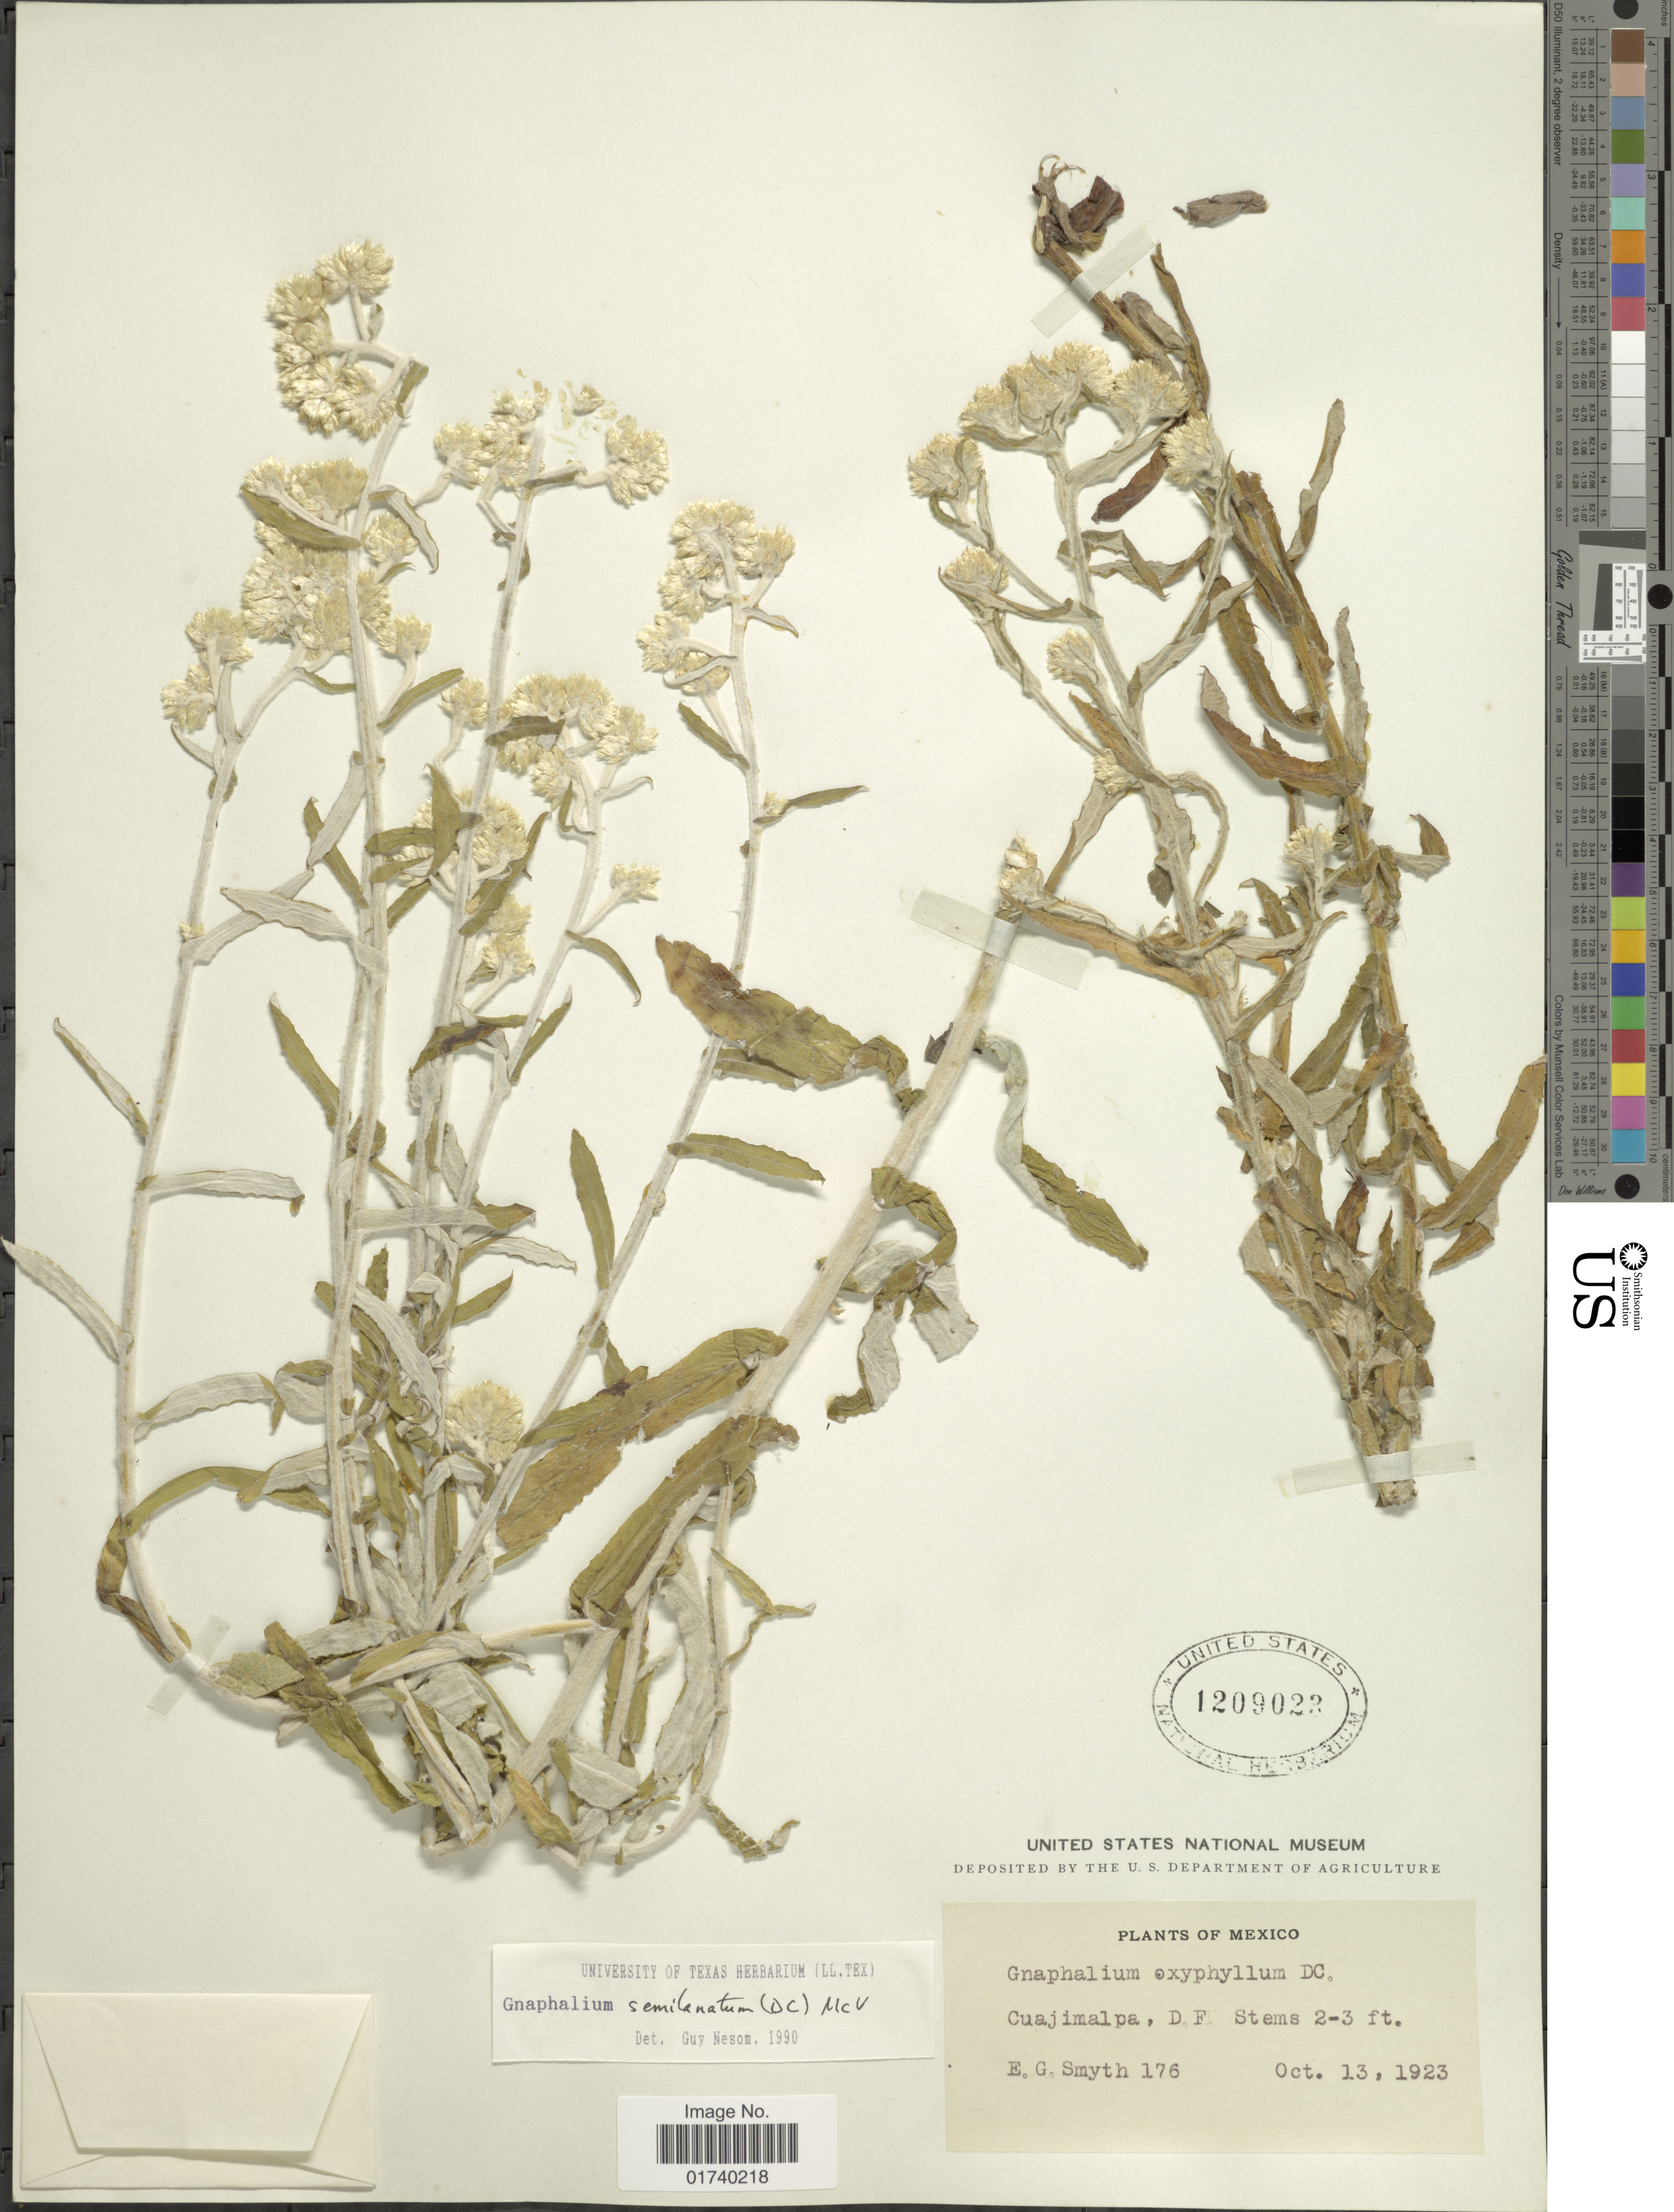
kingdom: Plantae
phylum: Tracheophyta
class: Magnoliopsida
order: Asterales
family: Asteraceae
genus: Pseudognaphalium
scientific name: Pseudognaphalium semilanatum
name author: (DC.) Anderb.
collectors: E. Smyth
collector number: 176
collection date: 1923-10-13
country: Mexico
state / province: Distrito Federal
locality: Cuajimalpa.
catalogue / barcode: US 1209023